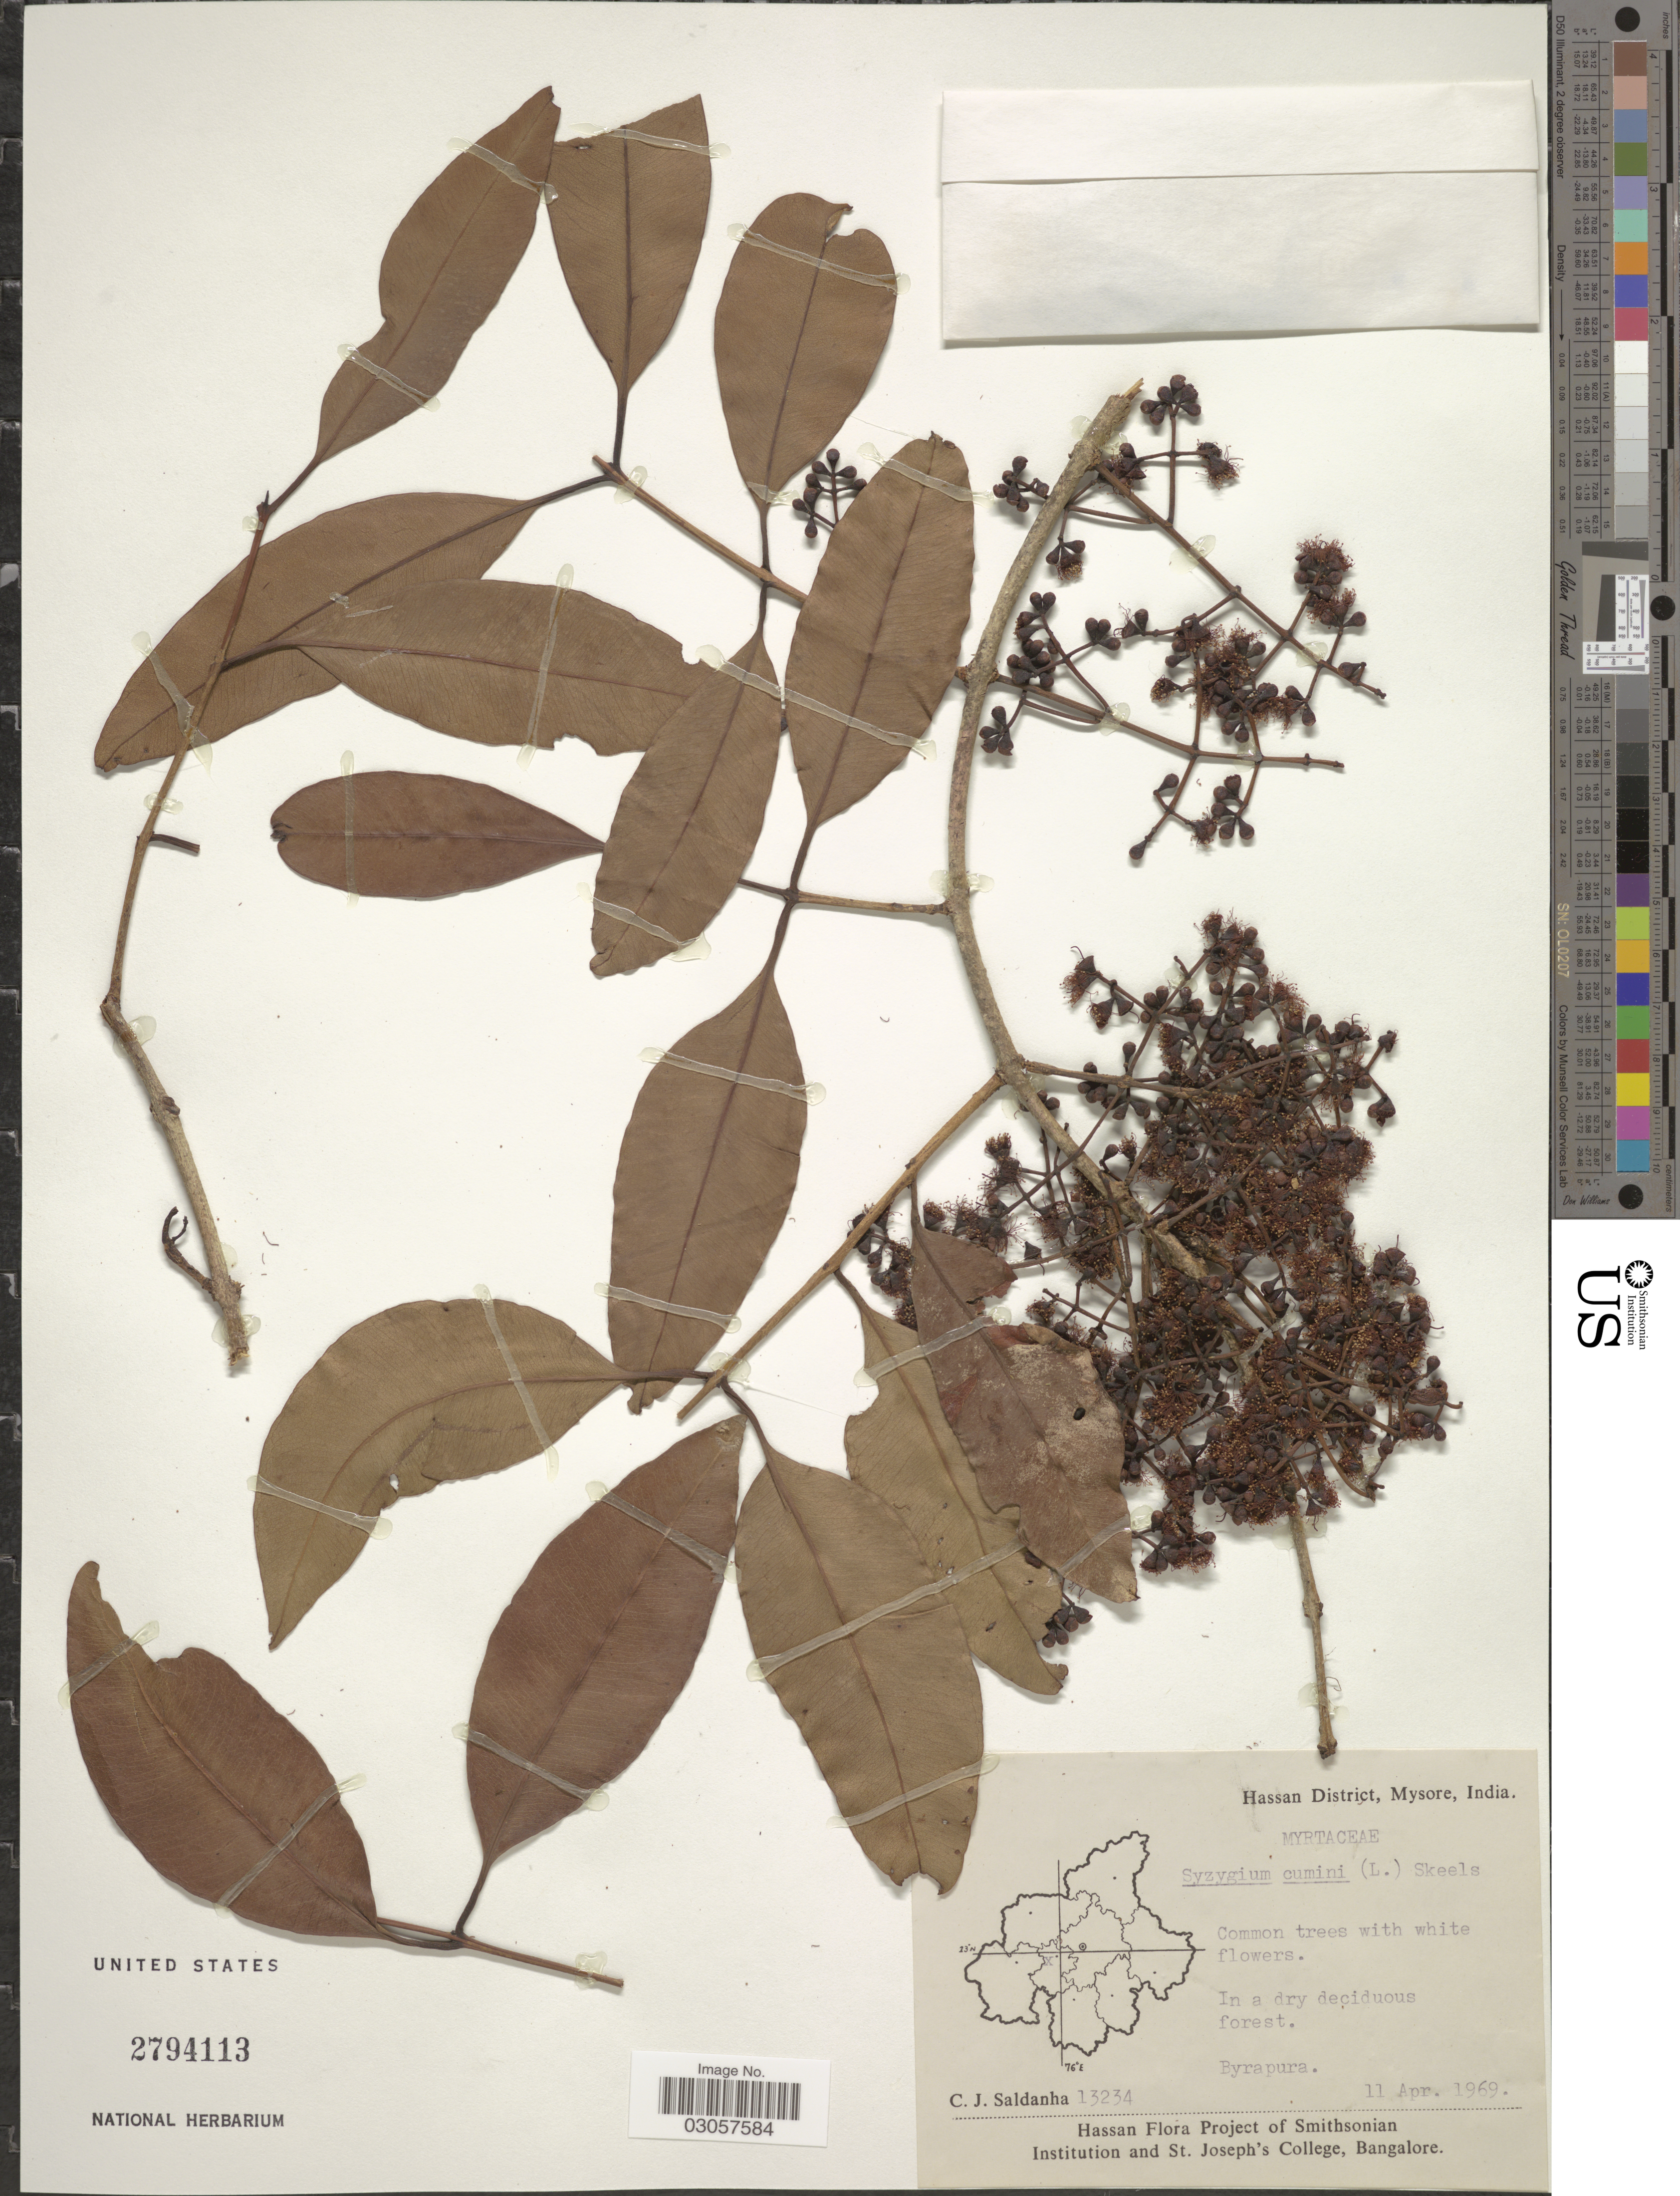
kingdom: Plantae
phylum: Tracheophyta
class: Magnoliopsida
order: Myrtales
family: Myrtaceae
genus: Syzygium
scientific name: Syzygium cumini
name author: (L.) Skeels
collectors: C. J. Saldanha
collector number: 13234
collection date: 1969-04-11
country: India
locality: Hassan District, Mysore. Byrapura.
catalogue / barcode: US 2794113